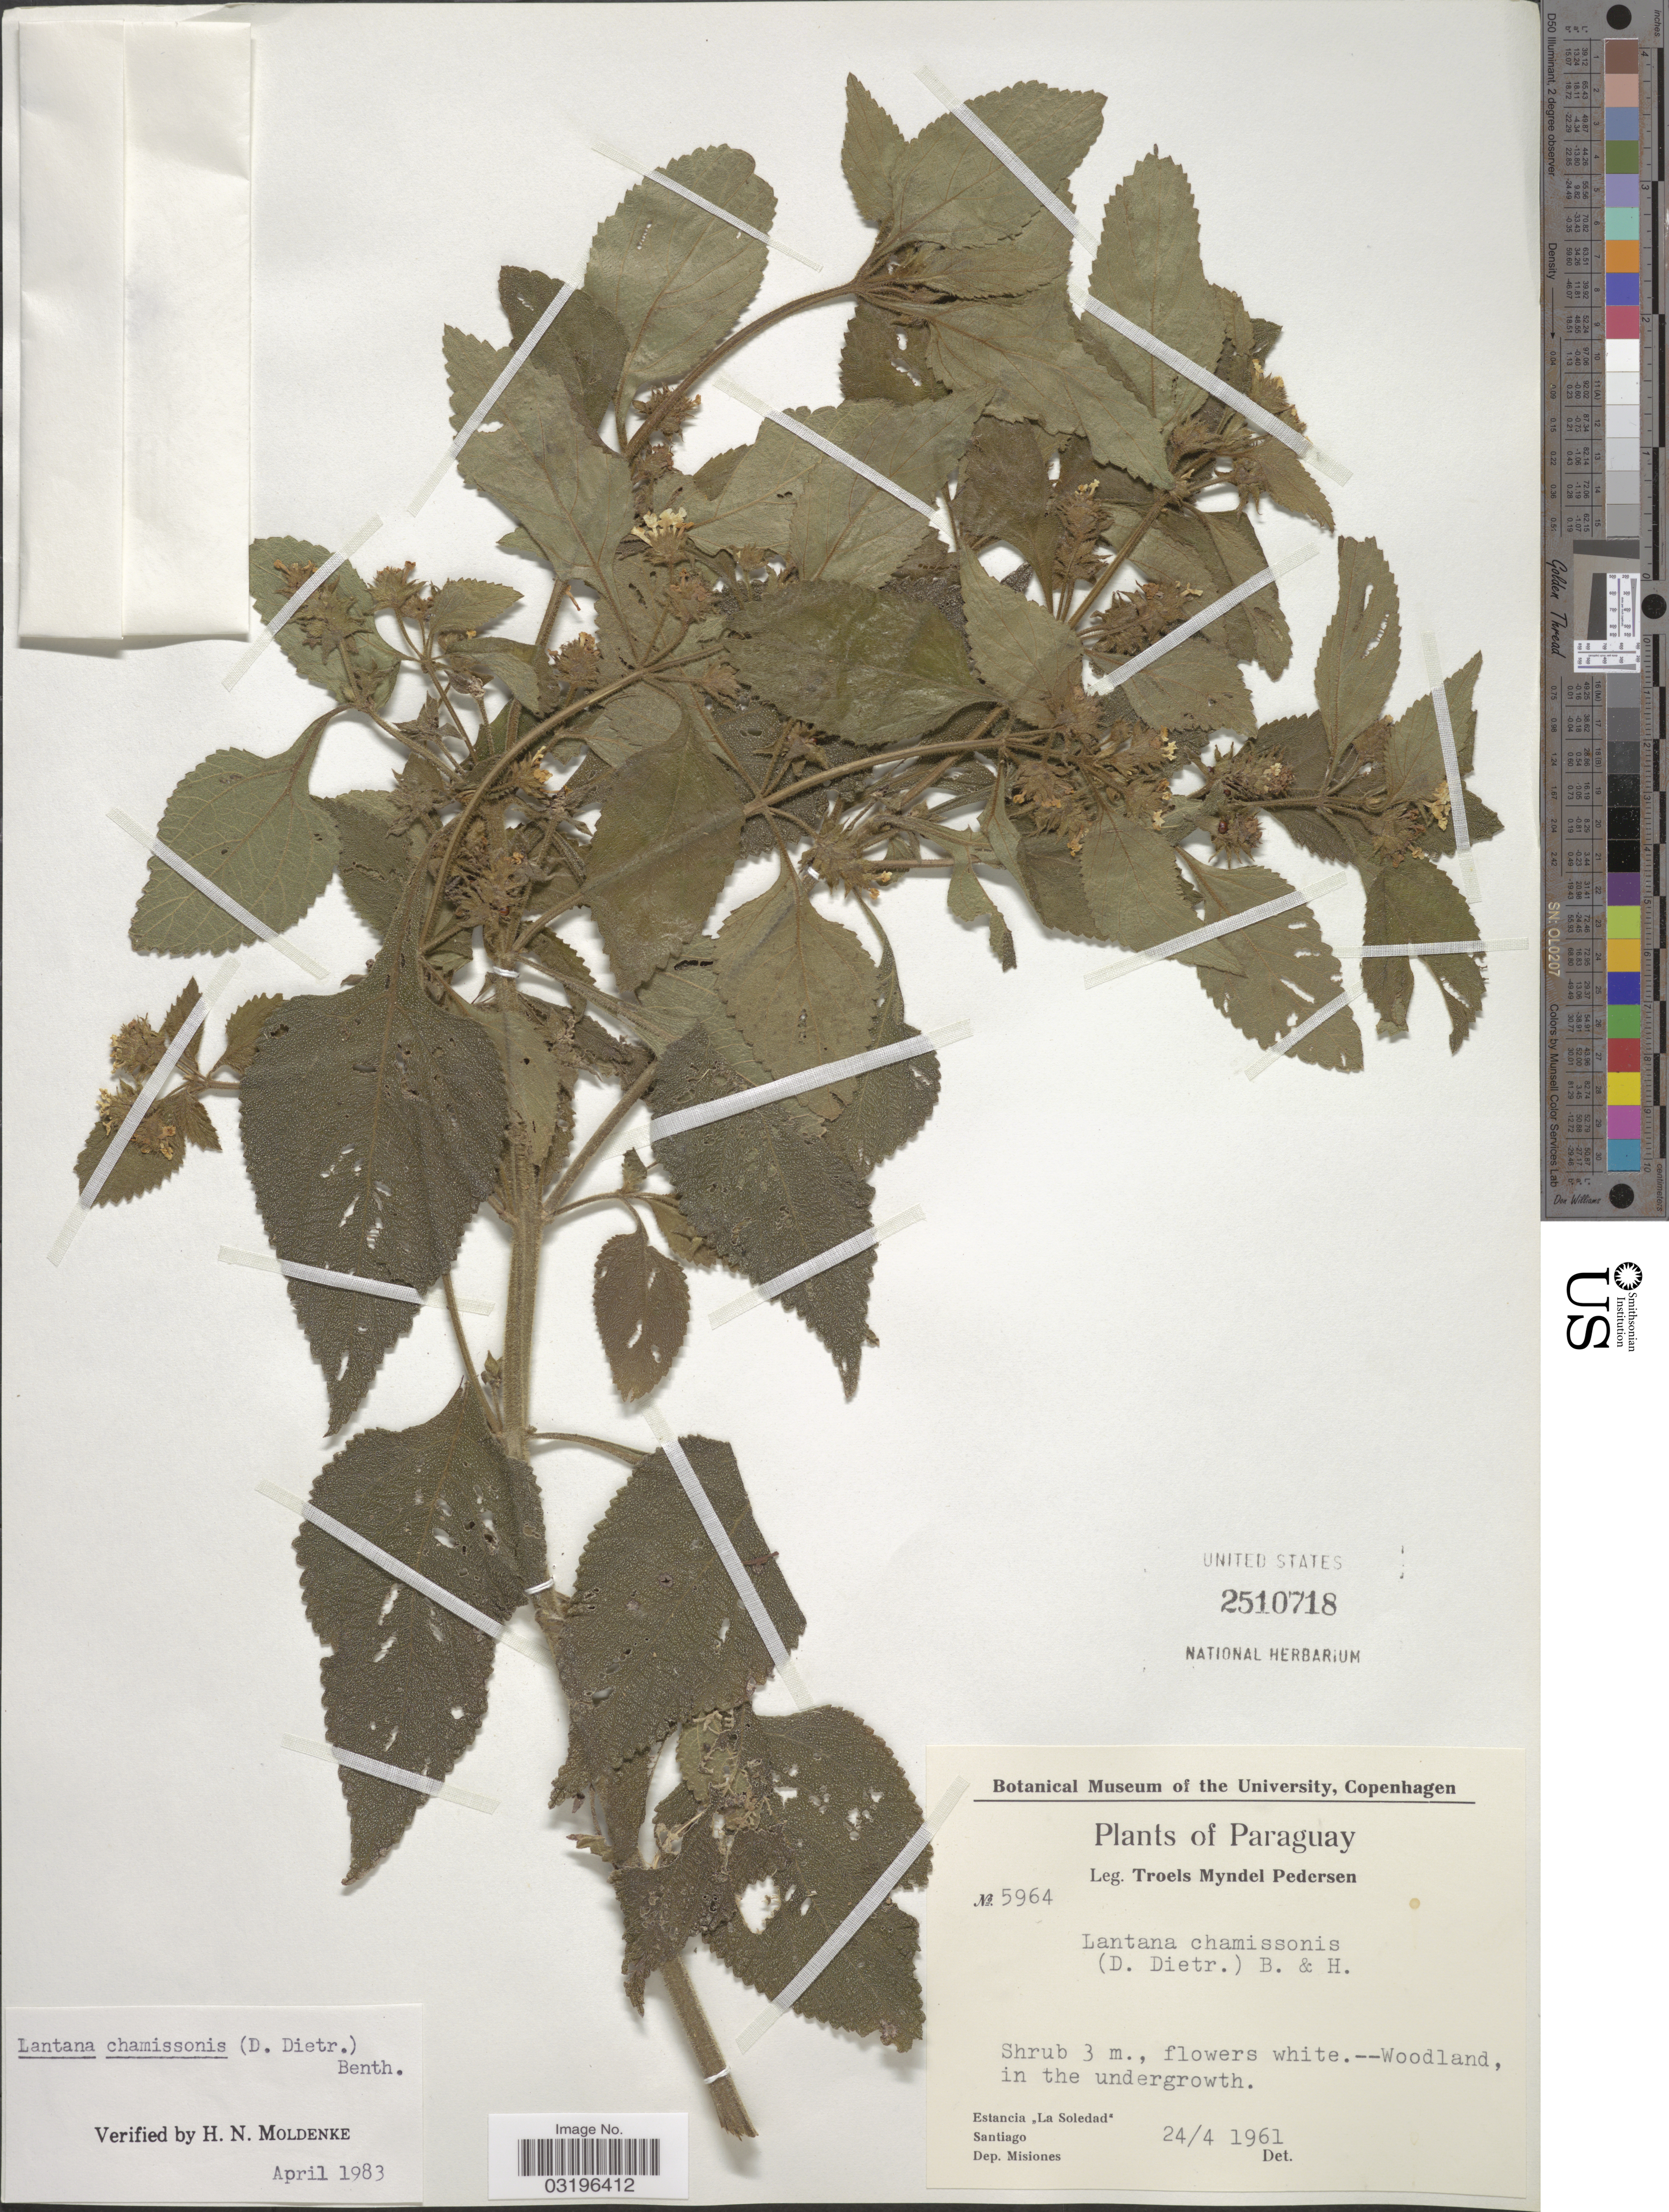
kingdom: Plantae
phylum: Tracheophyta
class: Magnoliopsida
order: Lamiales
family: Verbenaceae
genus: Lantana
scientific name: Lantana chamissonis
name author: Benth. ex B.D. Jacks.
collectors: T. Pederson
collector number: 5964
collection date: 1961-04-24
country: Paraguay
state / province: Misiones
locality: Estancia "La Soledad" Santiago. Dep. Misiones.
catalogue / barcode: US 2510718